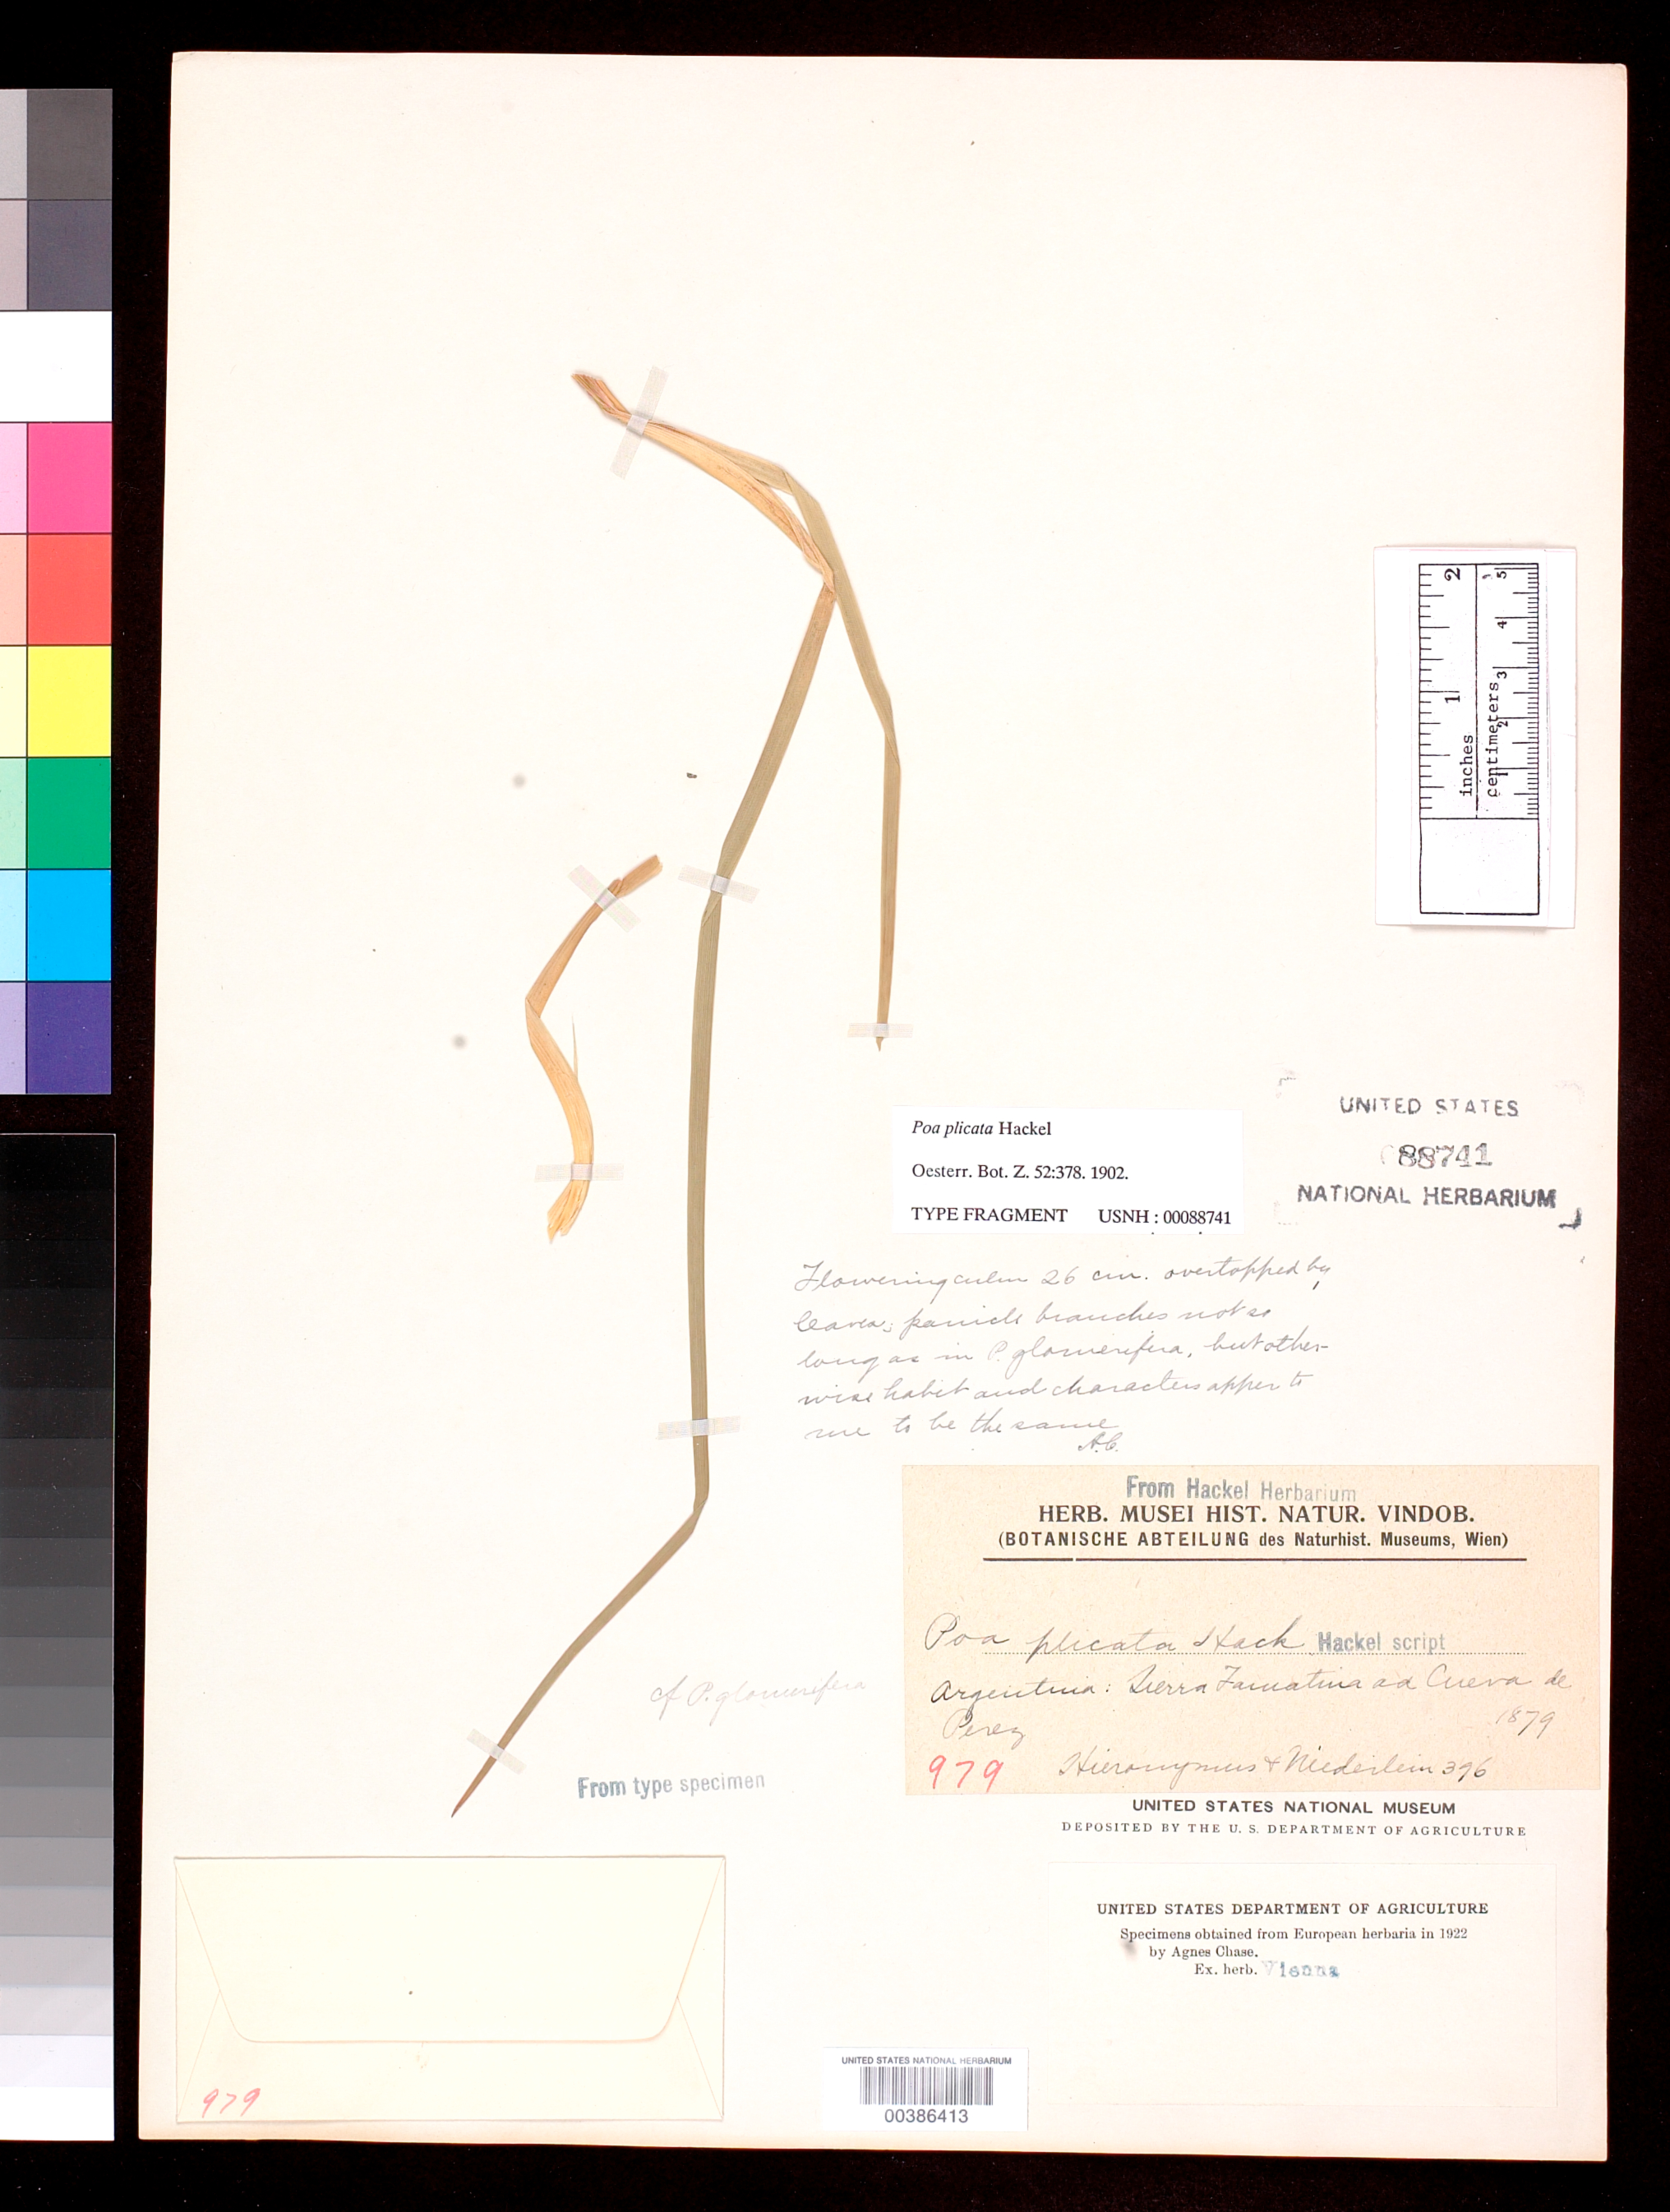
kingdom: Plantae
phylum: Tracheophyta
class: Liliopsida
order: Poales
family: Poaceae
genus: Poa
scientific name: Poa plicata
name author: Hack.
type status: Type Fragment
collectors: G. H. Hieronymus & G. Niederlein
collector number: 396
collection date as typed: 1879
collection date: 1879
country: Argentina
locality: Sierra Famatina ad Cueva de Perez.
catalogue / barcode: US 88741